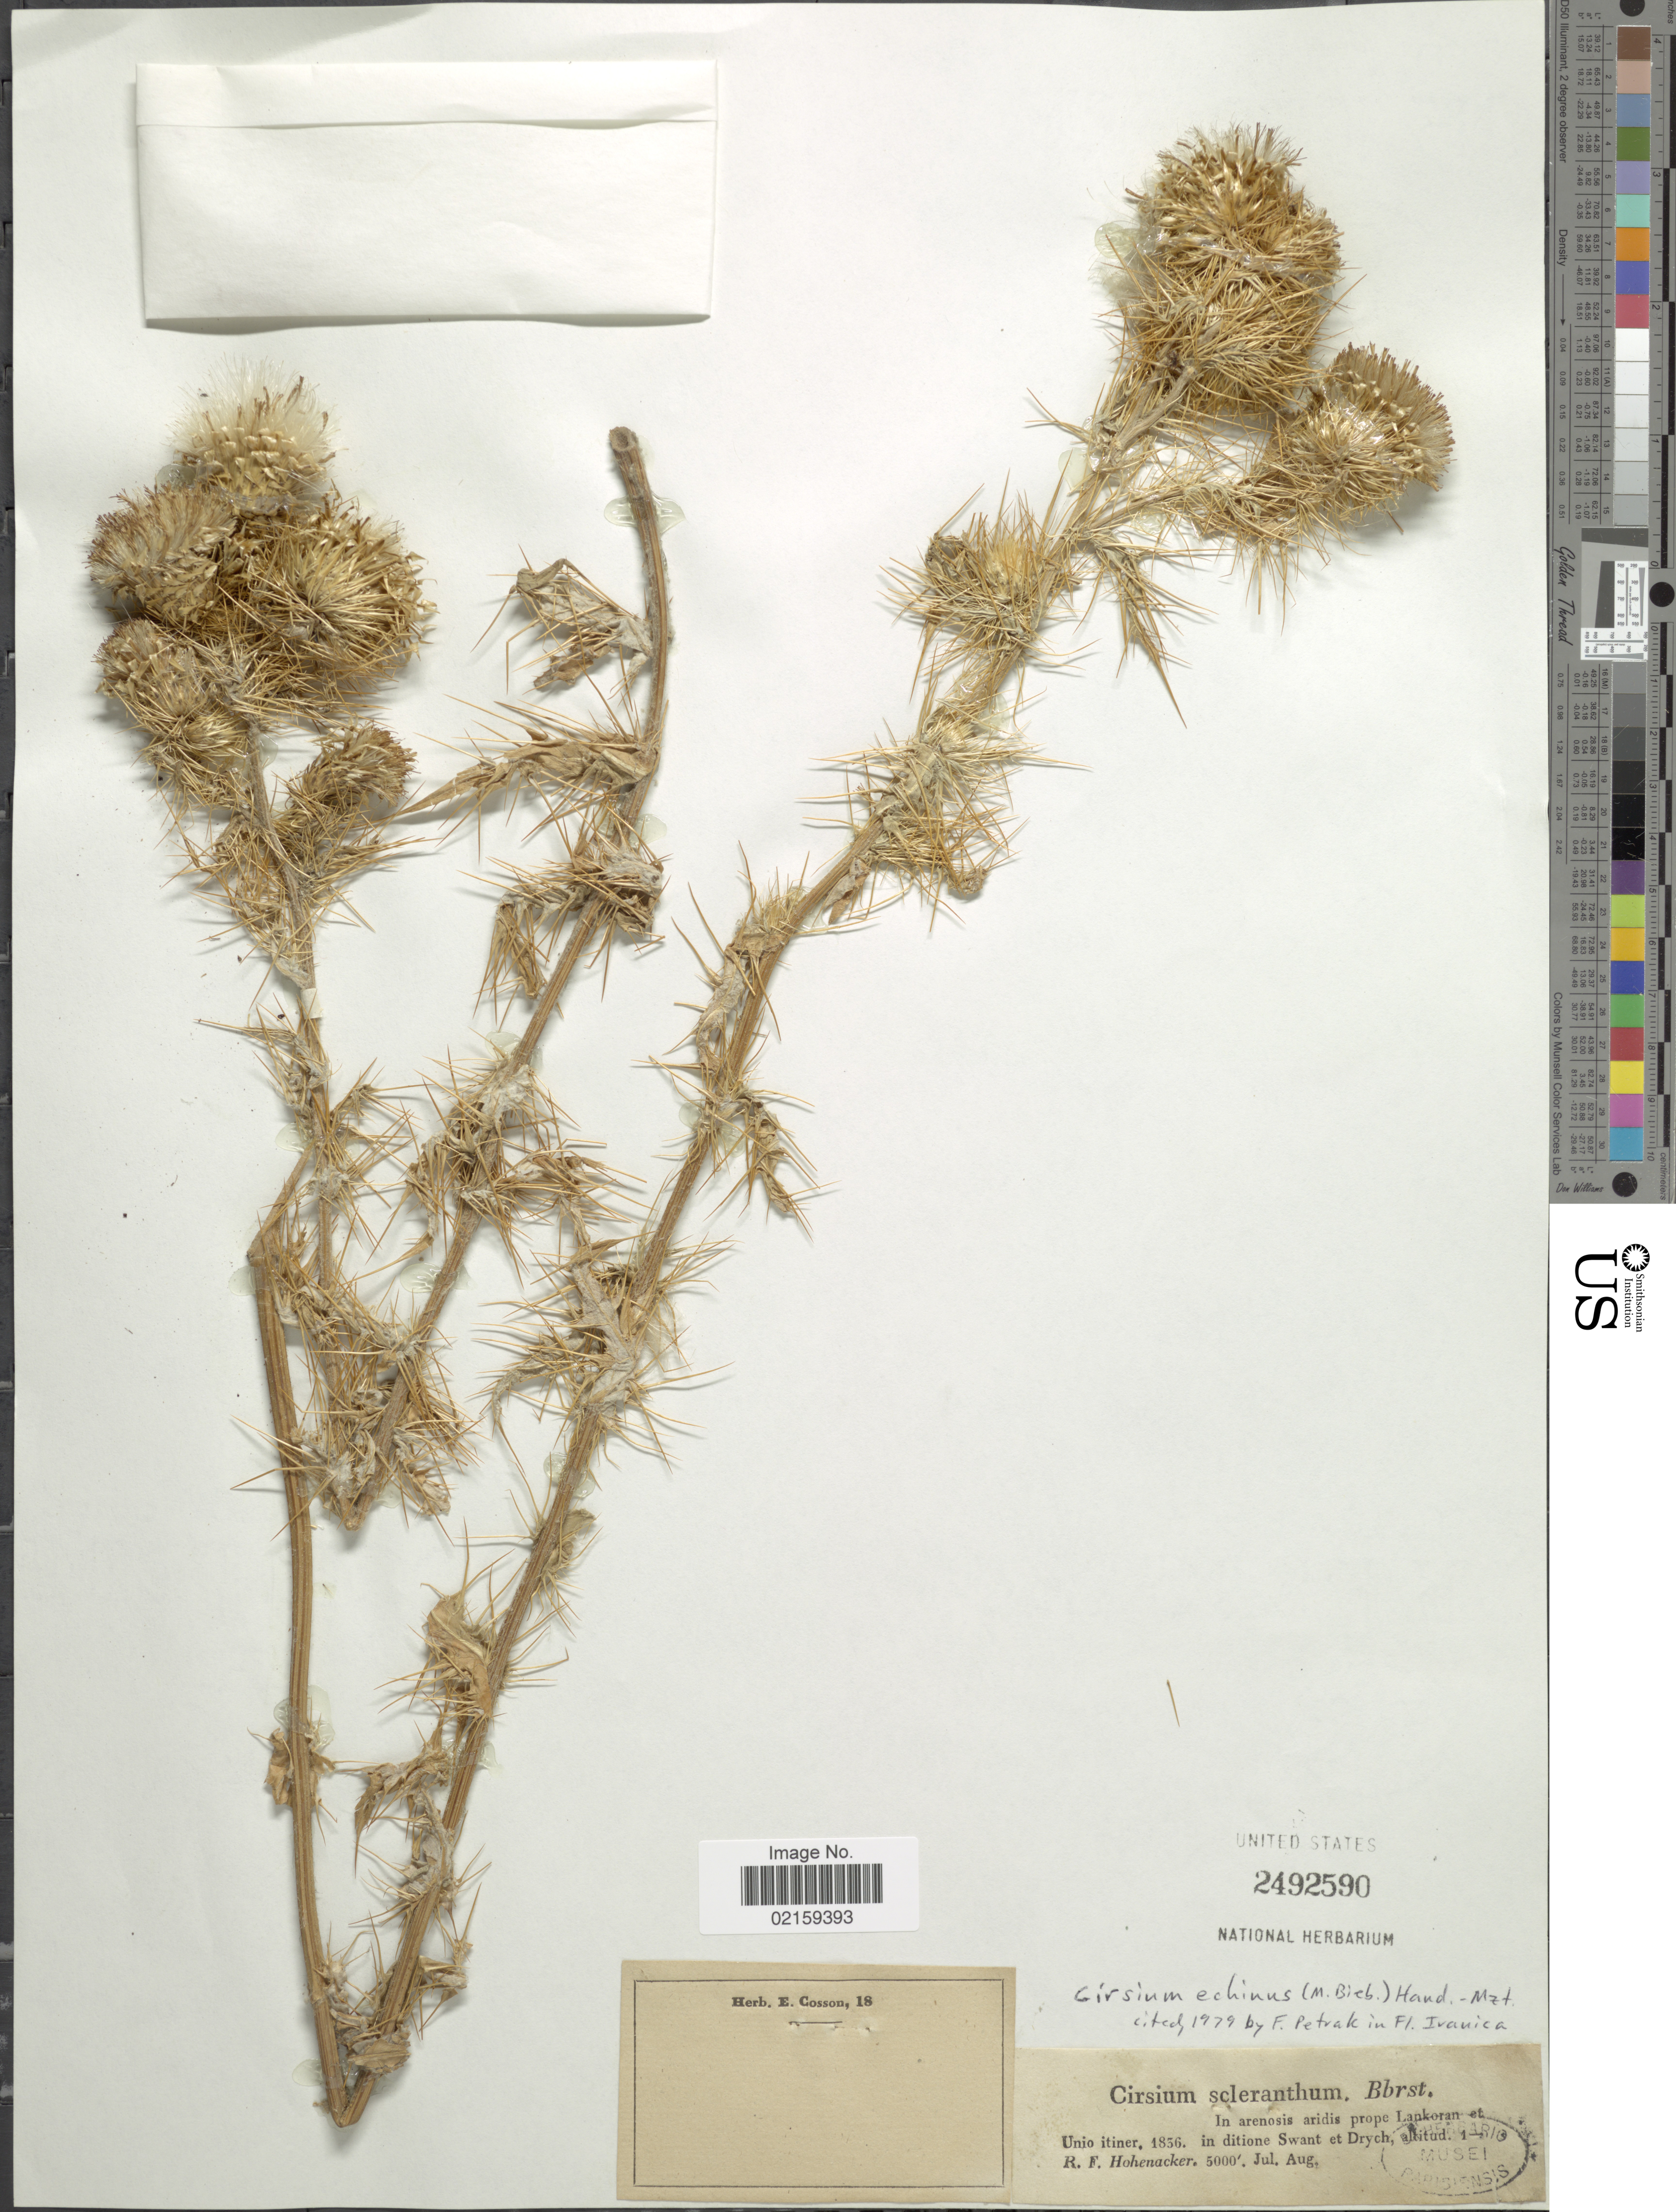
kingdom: Plantae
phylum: Tracheophyta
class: Magnoliopsida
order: Asterales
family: Asteraceae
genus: Cirsium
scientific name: Cirsium echinus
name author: (M. Bieb.) Hand.-Mazz.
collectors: R. F. Hohenacker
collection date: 1856-07/1856-08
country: Azerbaijan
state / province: Lankaran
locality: Unio itinwe, in ditone Swant et Drych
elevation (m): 1524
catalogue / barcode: US 2492590